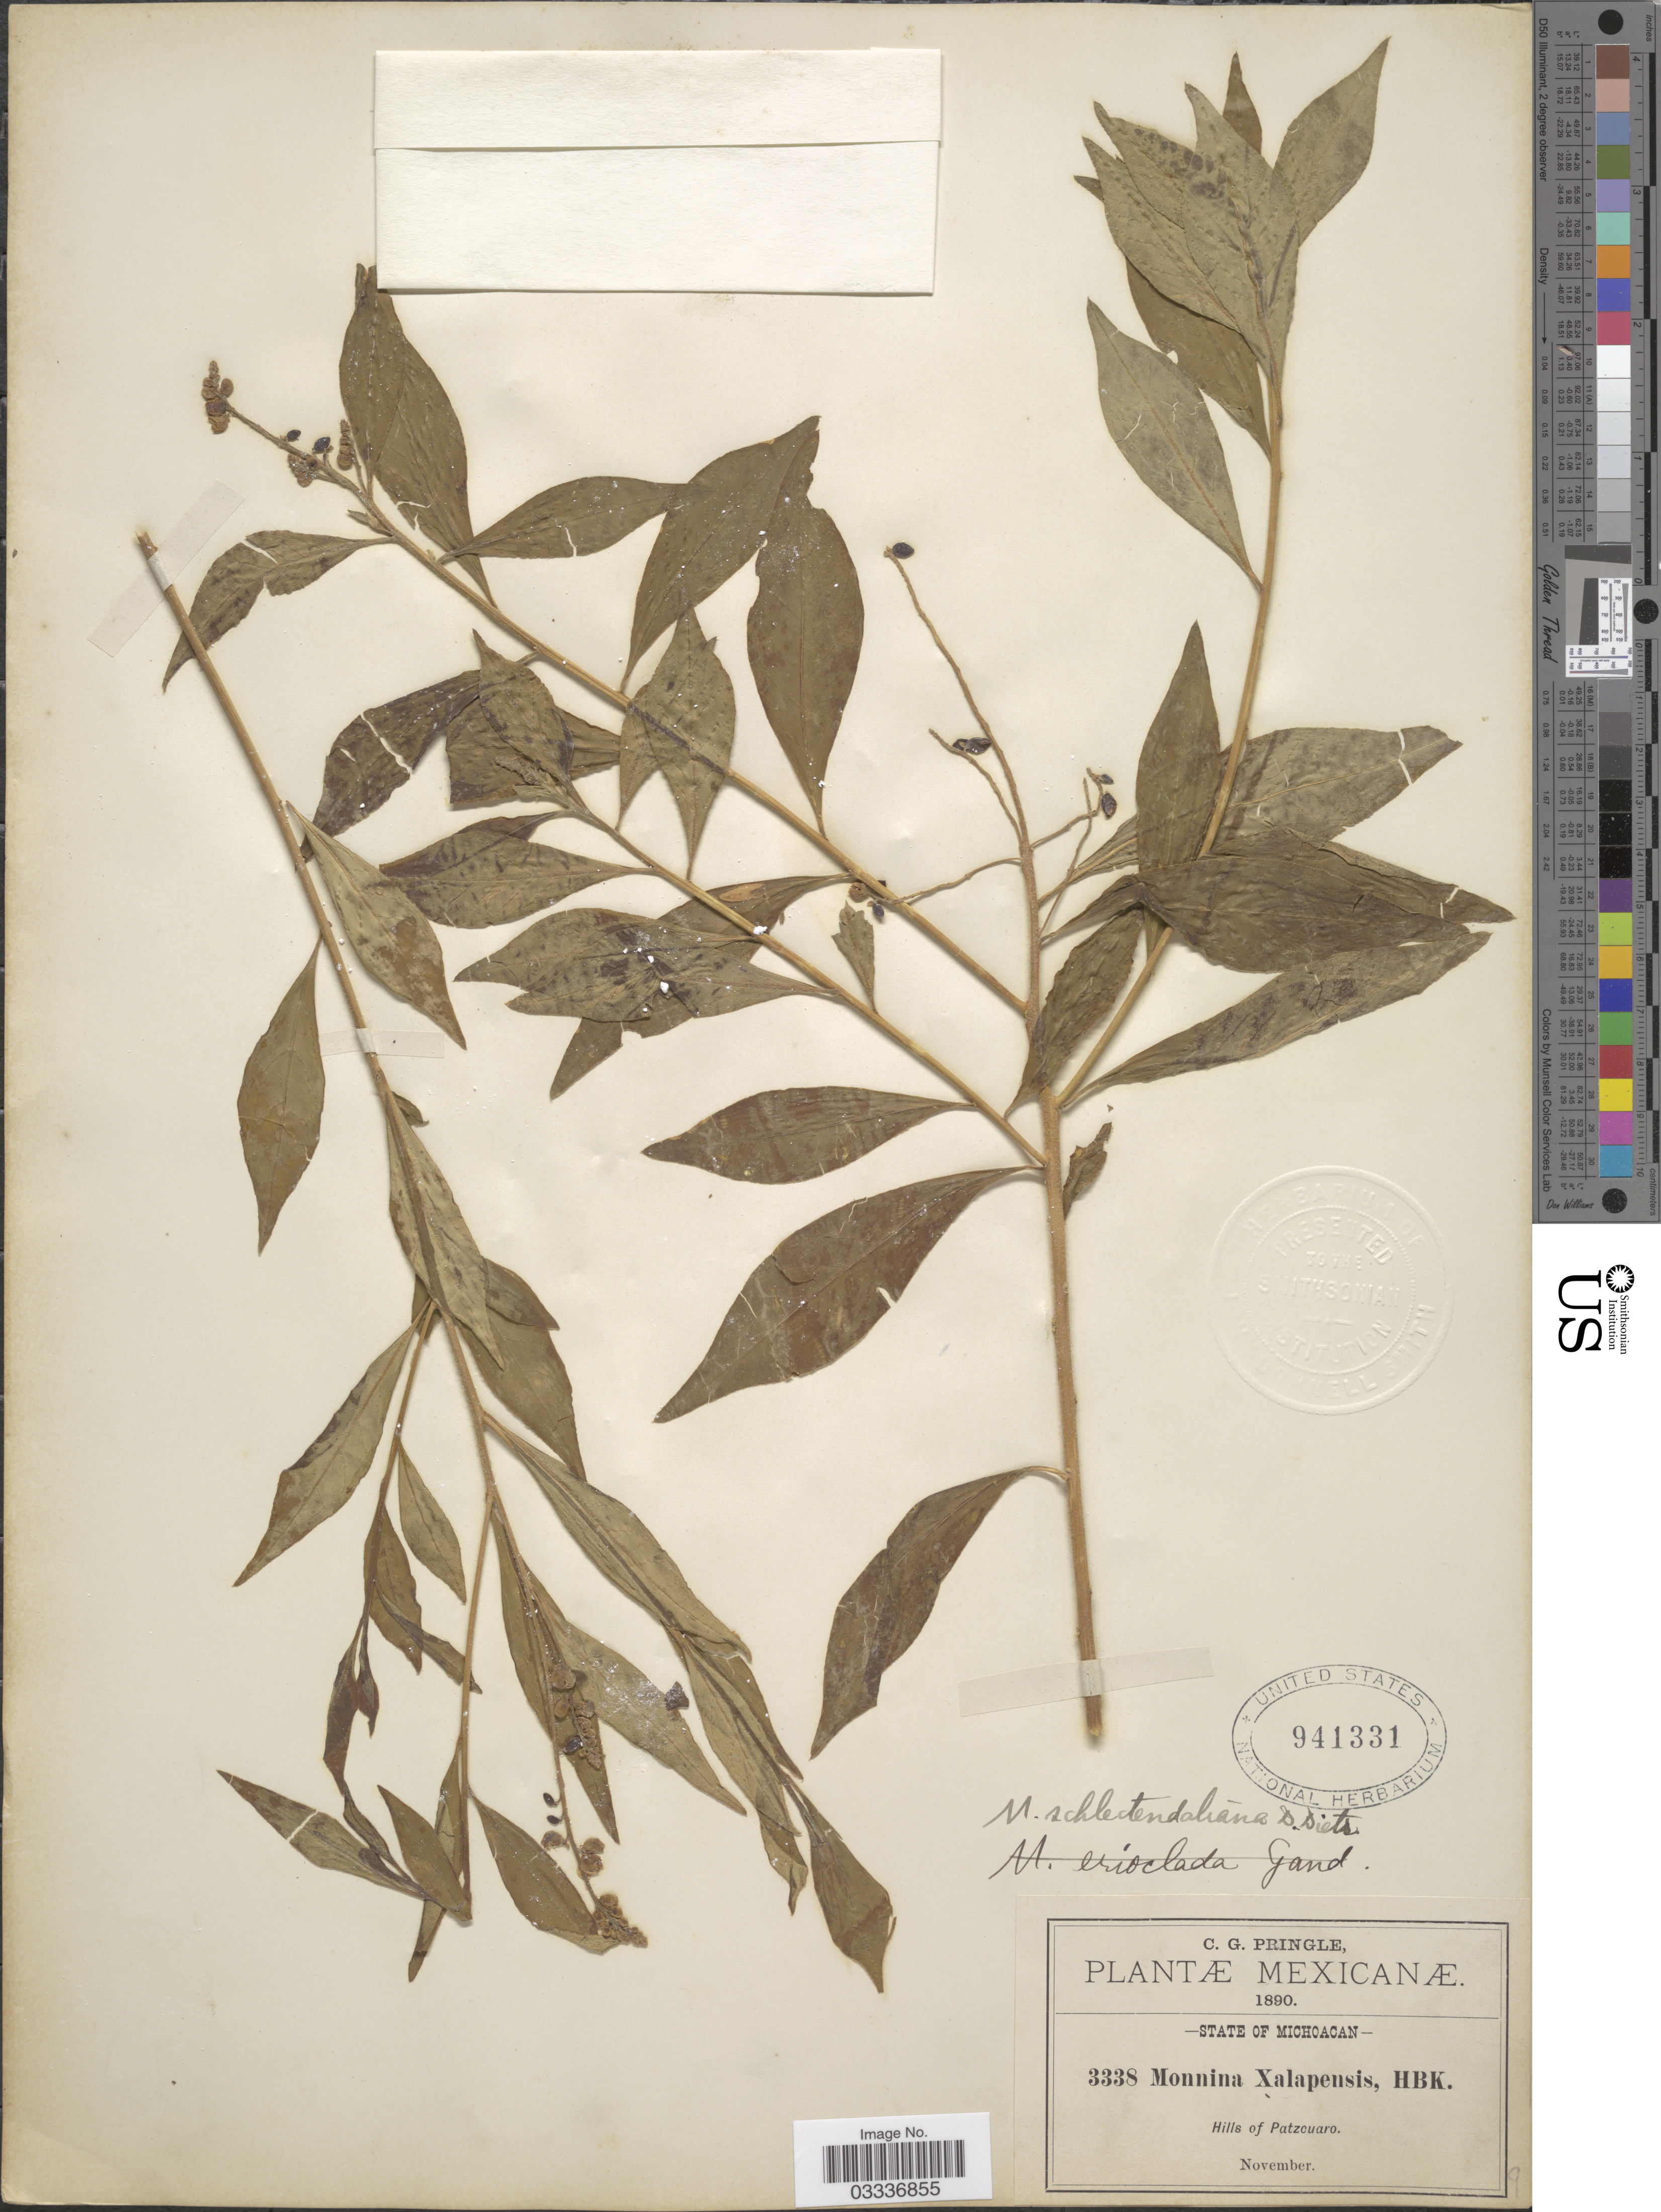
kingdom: Plantae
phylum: Tracheophyta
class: Magnoliopsida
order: Fabales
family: Polygalaceae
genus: Monnina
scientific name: Monnina schlechtendaliana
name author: D. Dietr.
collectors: C. G. Pringle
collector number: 3338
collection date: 1890-11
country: Mexico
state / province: Michoacán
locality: Hills of Patzcuaro.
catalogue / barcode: US 941331